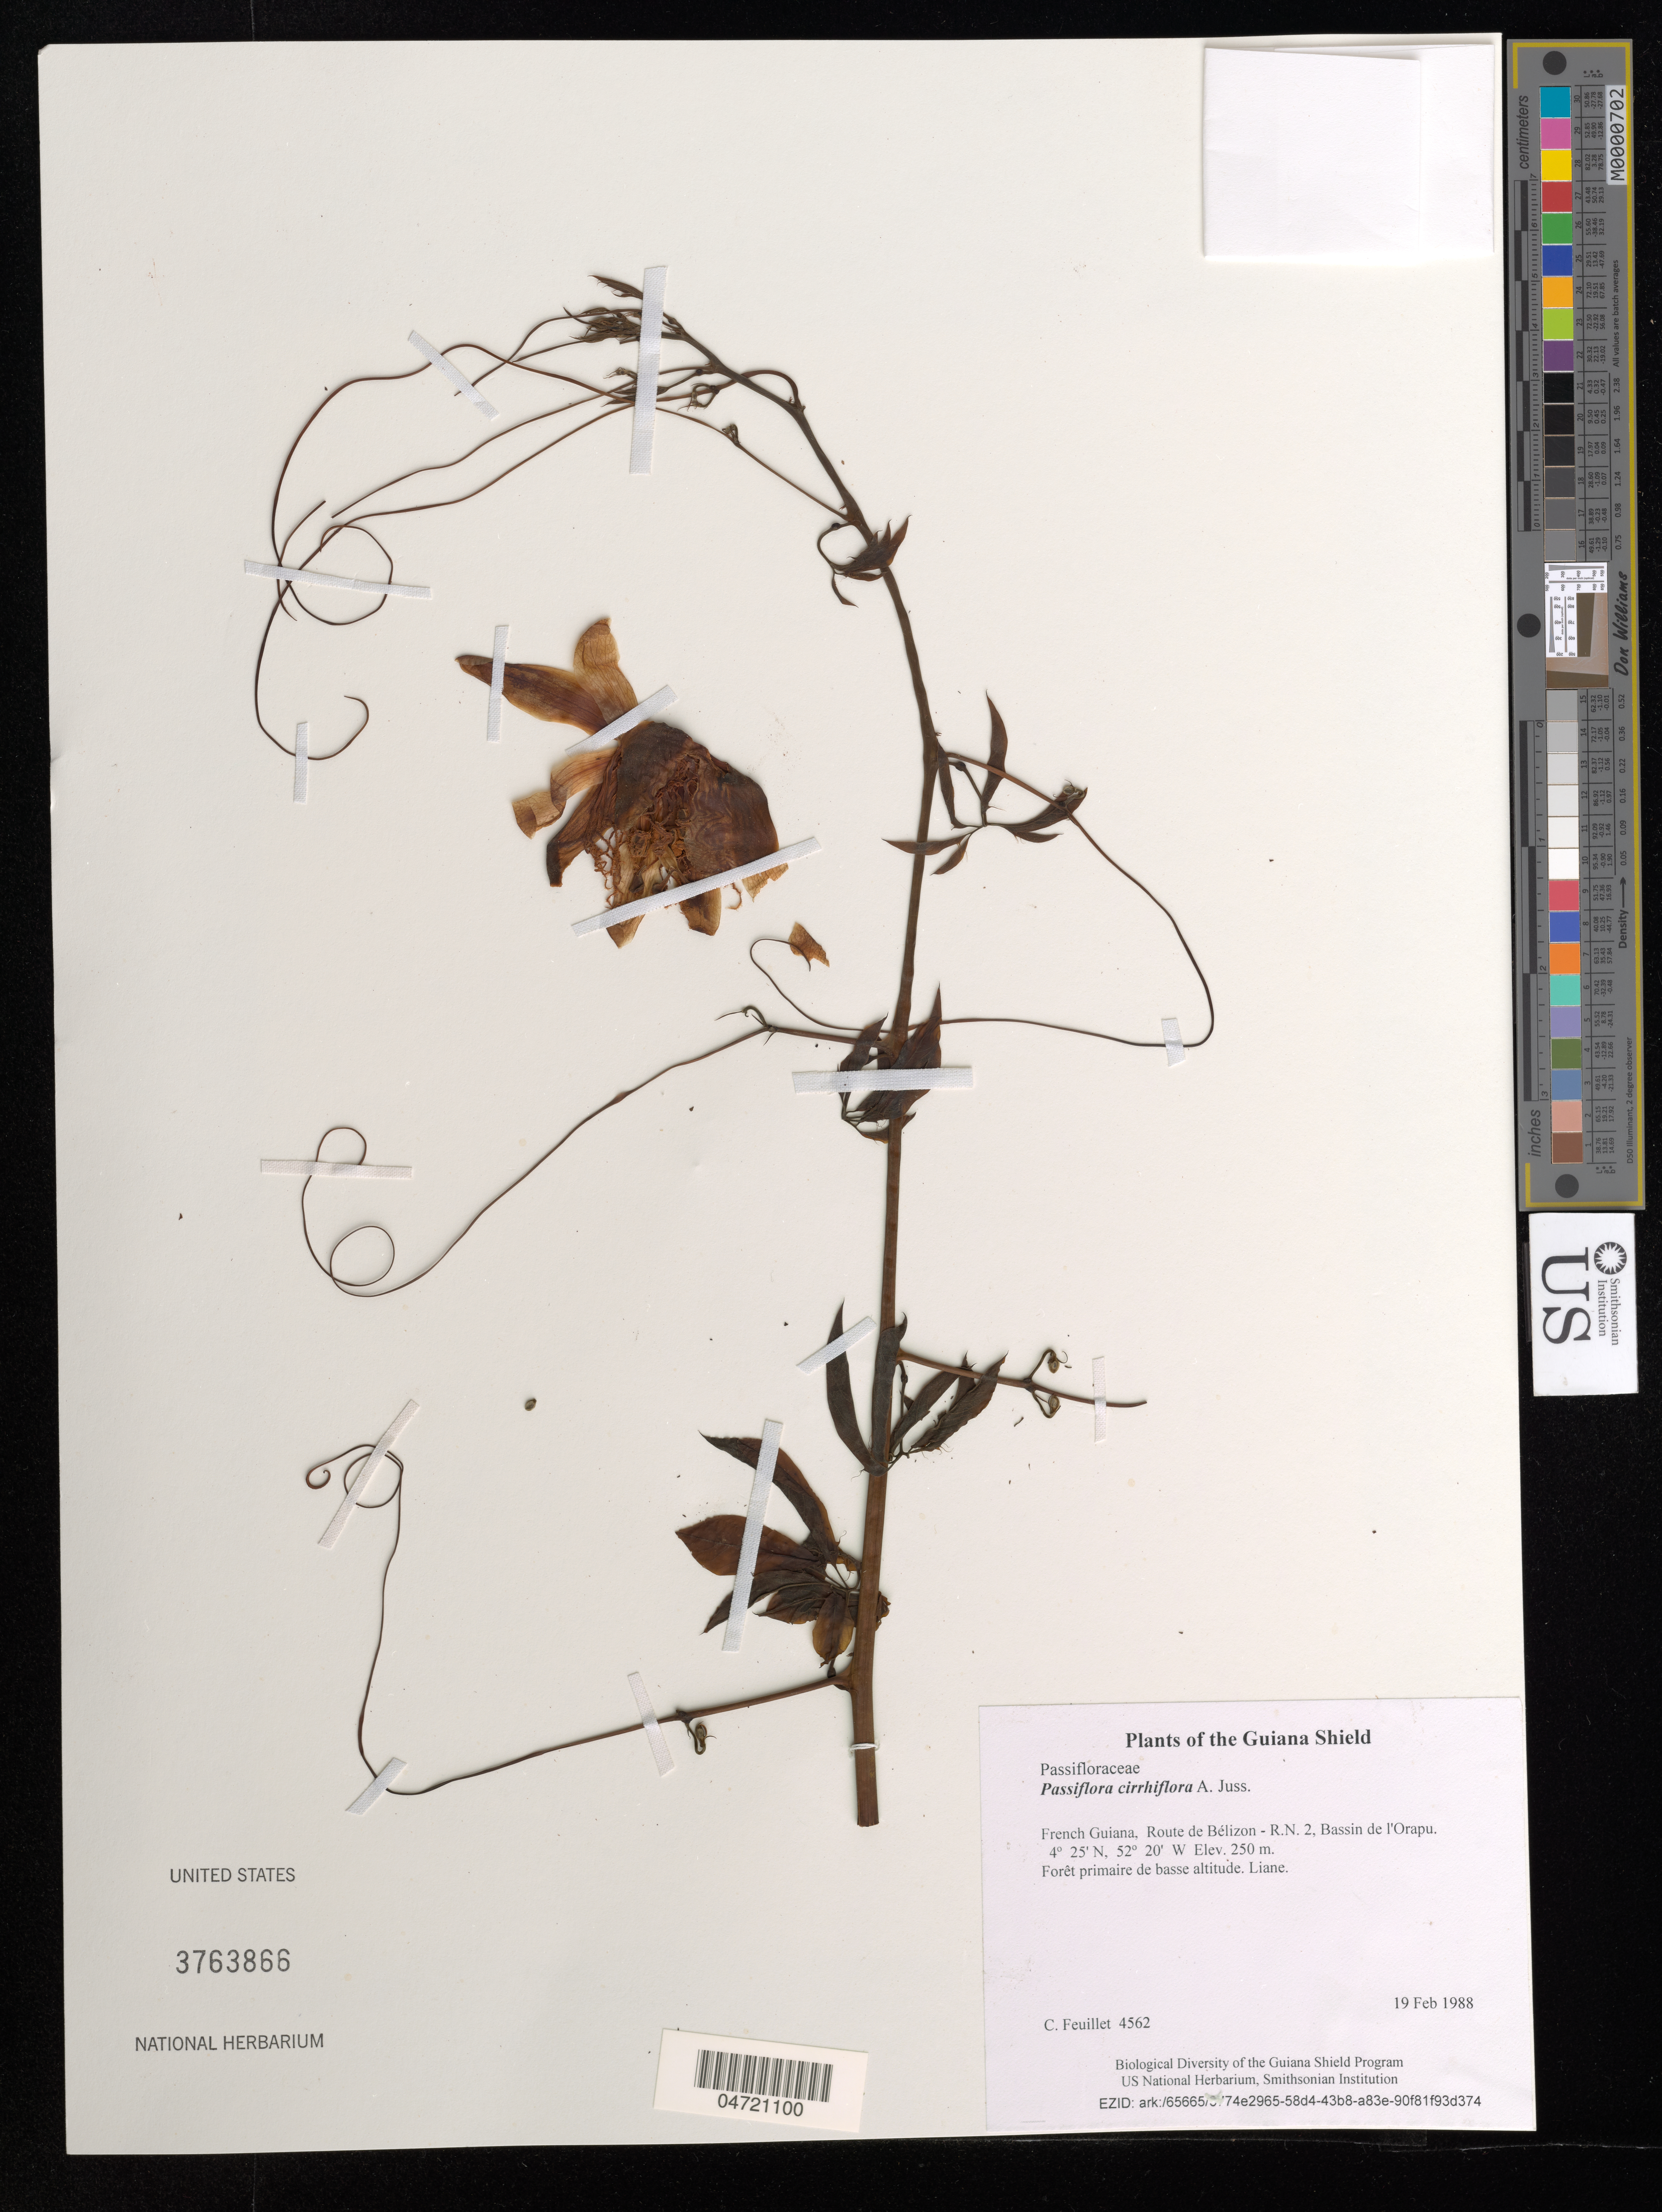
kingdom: Plantae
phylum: Tracheophyta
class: Magnoliopsida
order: Malpighiales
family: Passifloraceae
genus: Passiflora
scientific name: Passiflora cirrhiflora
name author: A. Juss.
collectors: C. Feuillet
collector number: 4562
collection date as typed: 19 Feb 1988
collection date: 1988-02-19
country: French Guiana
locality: Route de Bélizon - R.N. 2, Bassin de l'Orapu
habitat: Forêt primaire de basse altitude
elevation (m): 250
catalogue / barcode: US 3763866